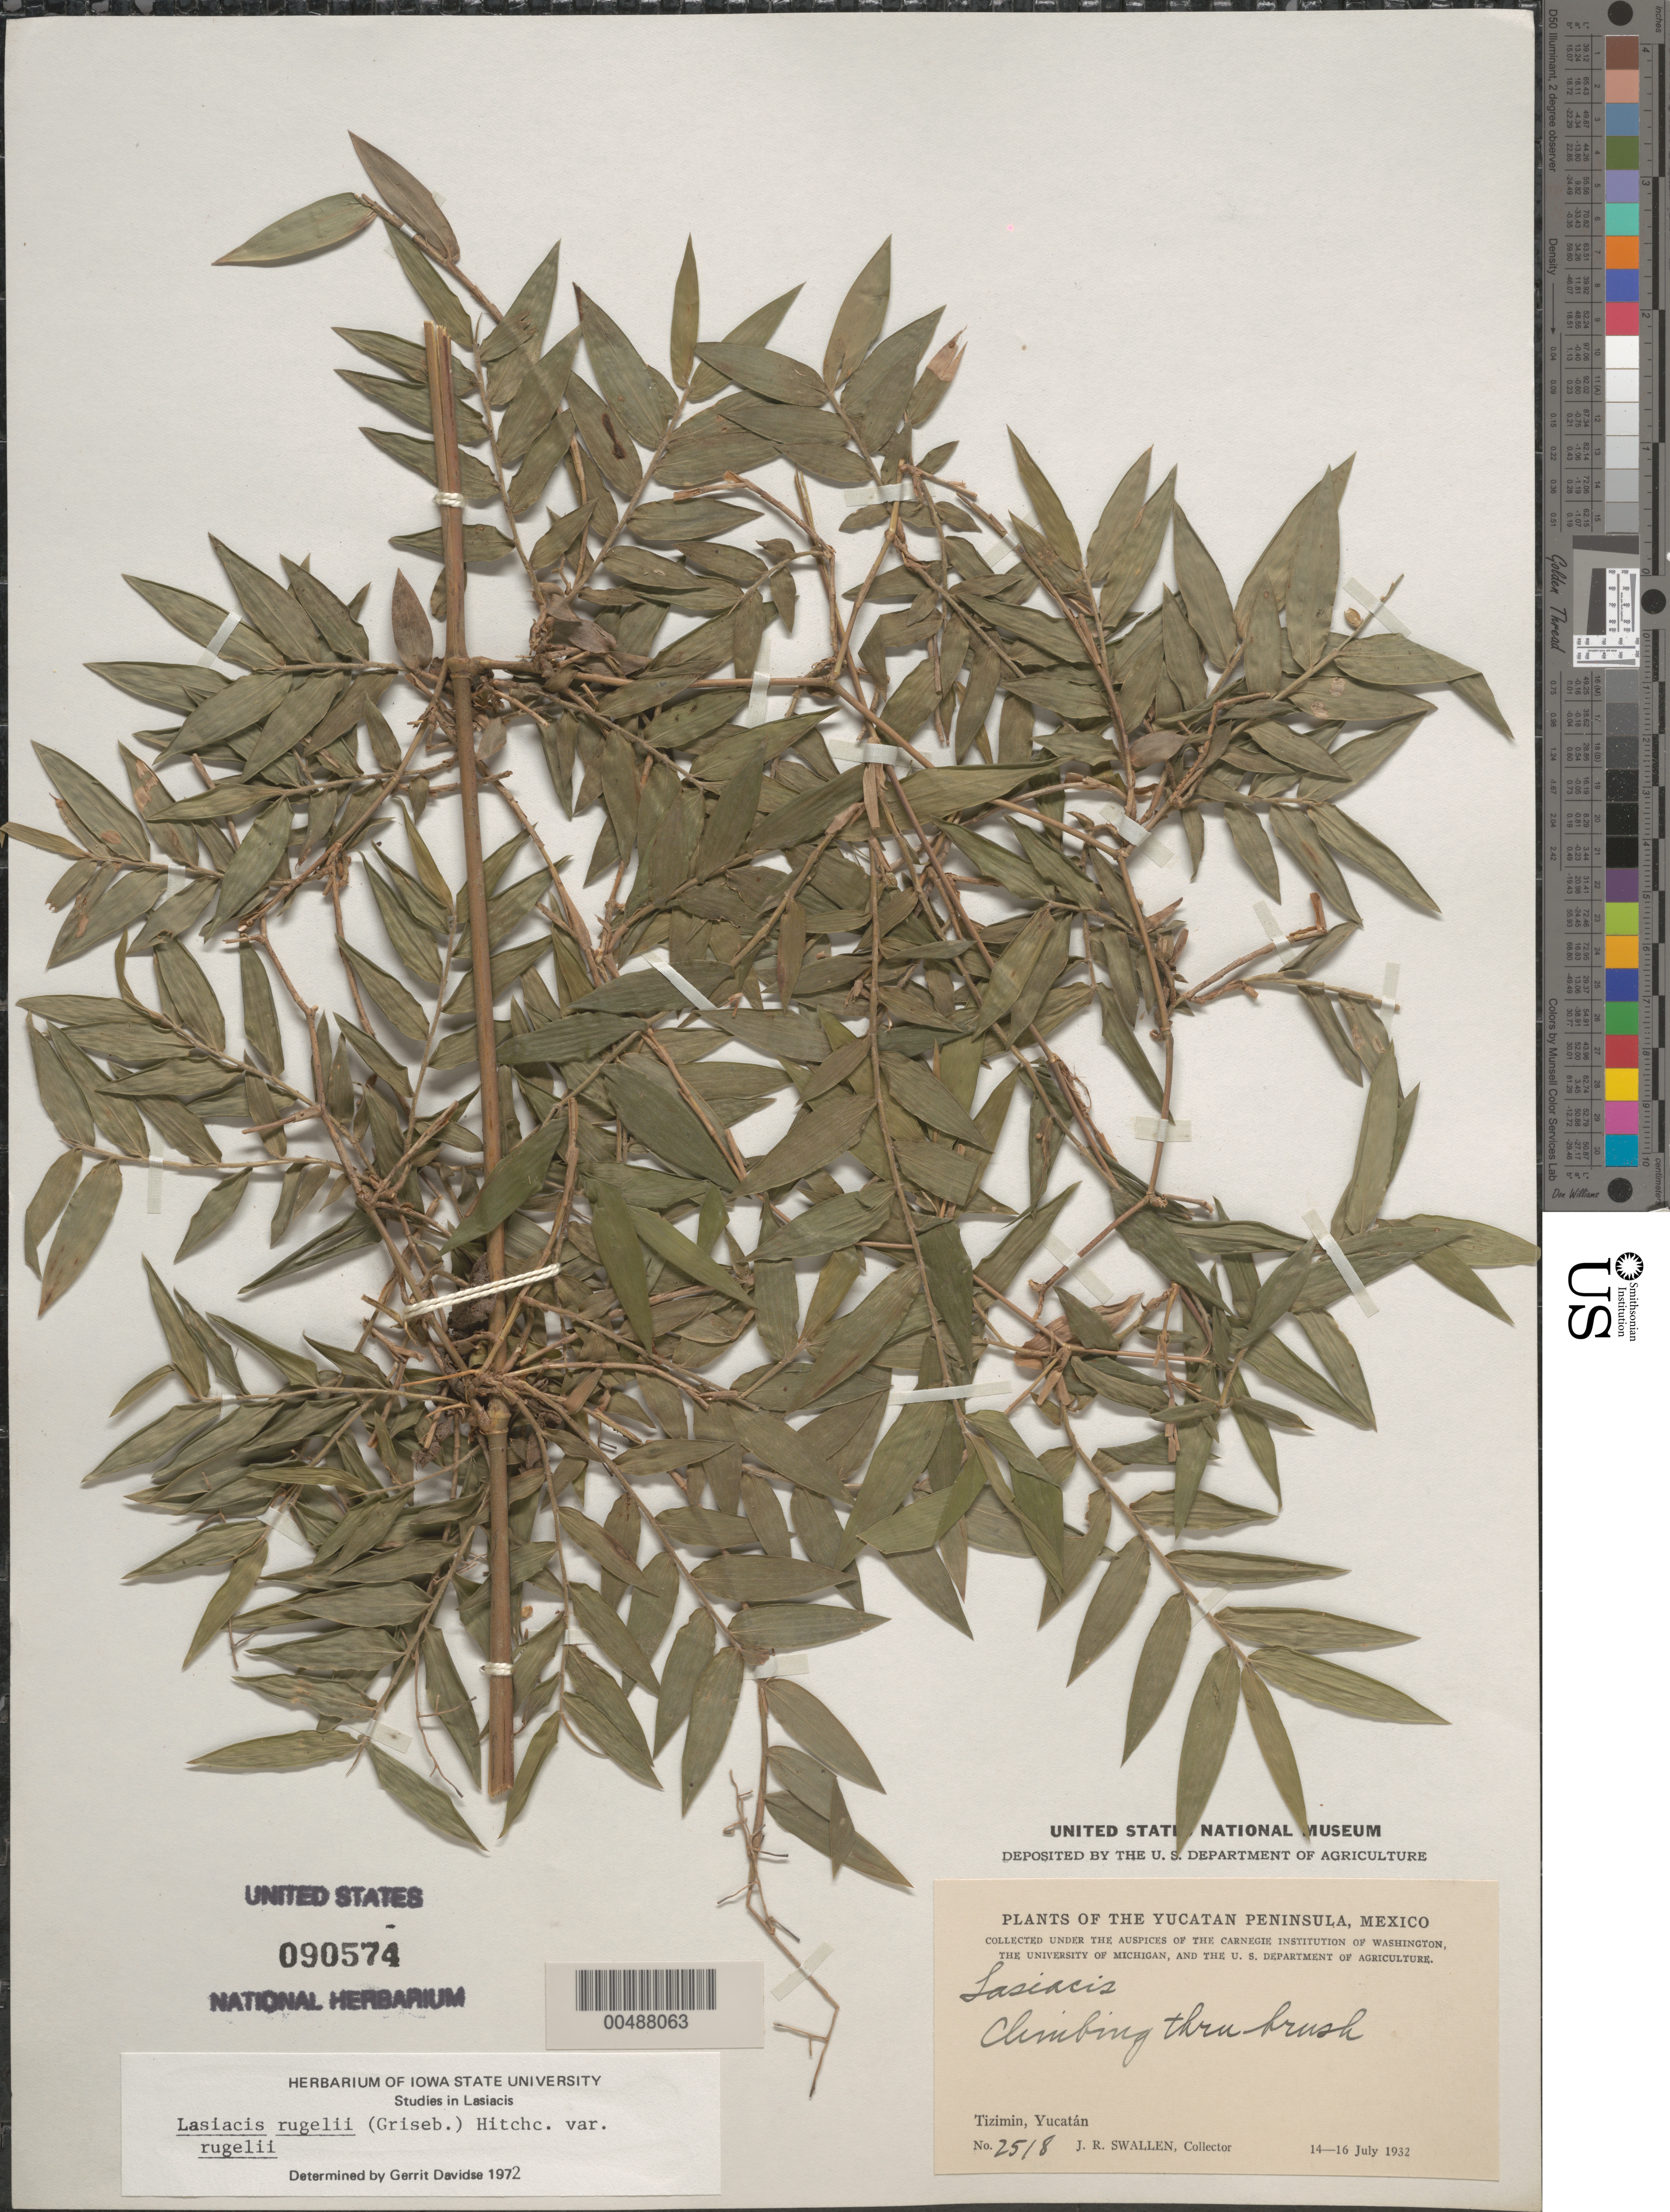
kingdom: Plantae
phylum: Tracheophyta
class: Liliopsida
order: Poales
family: Poaceae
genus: Lasiacis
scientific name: Lasiacis rugelii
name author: (Griseb.) Hitchc.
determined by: Davidse, Gerrit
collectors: J. R. Swallen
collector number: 2518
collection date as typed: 14 Jul 1932 to 16 Jul 1932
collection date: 1932-07-14/1932-07-16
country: Mexico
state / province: Yucatan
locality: Yucatan Peninsula, Tizimin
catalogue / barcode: US 90574